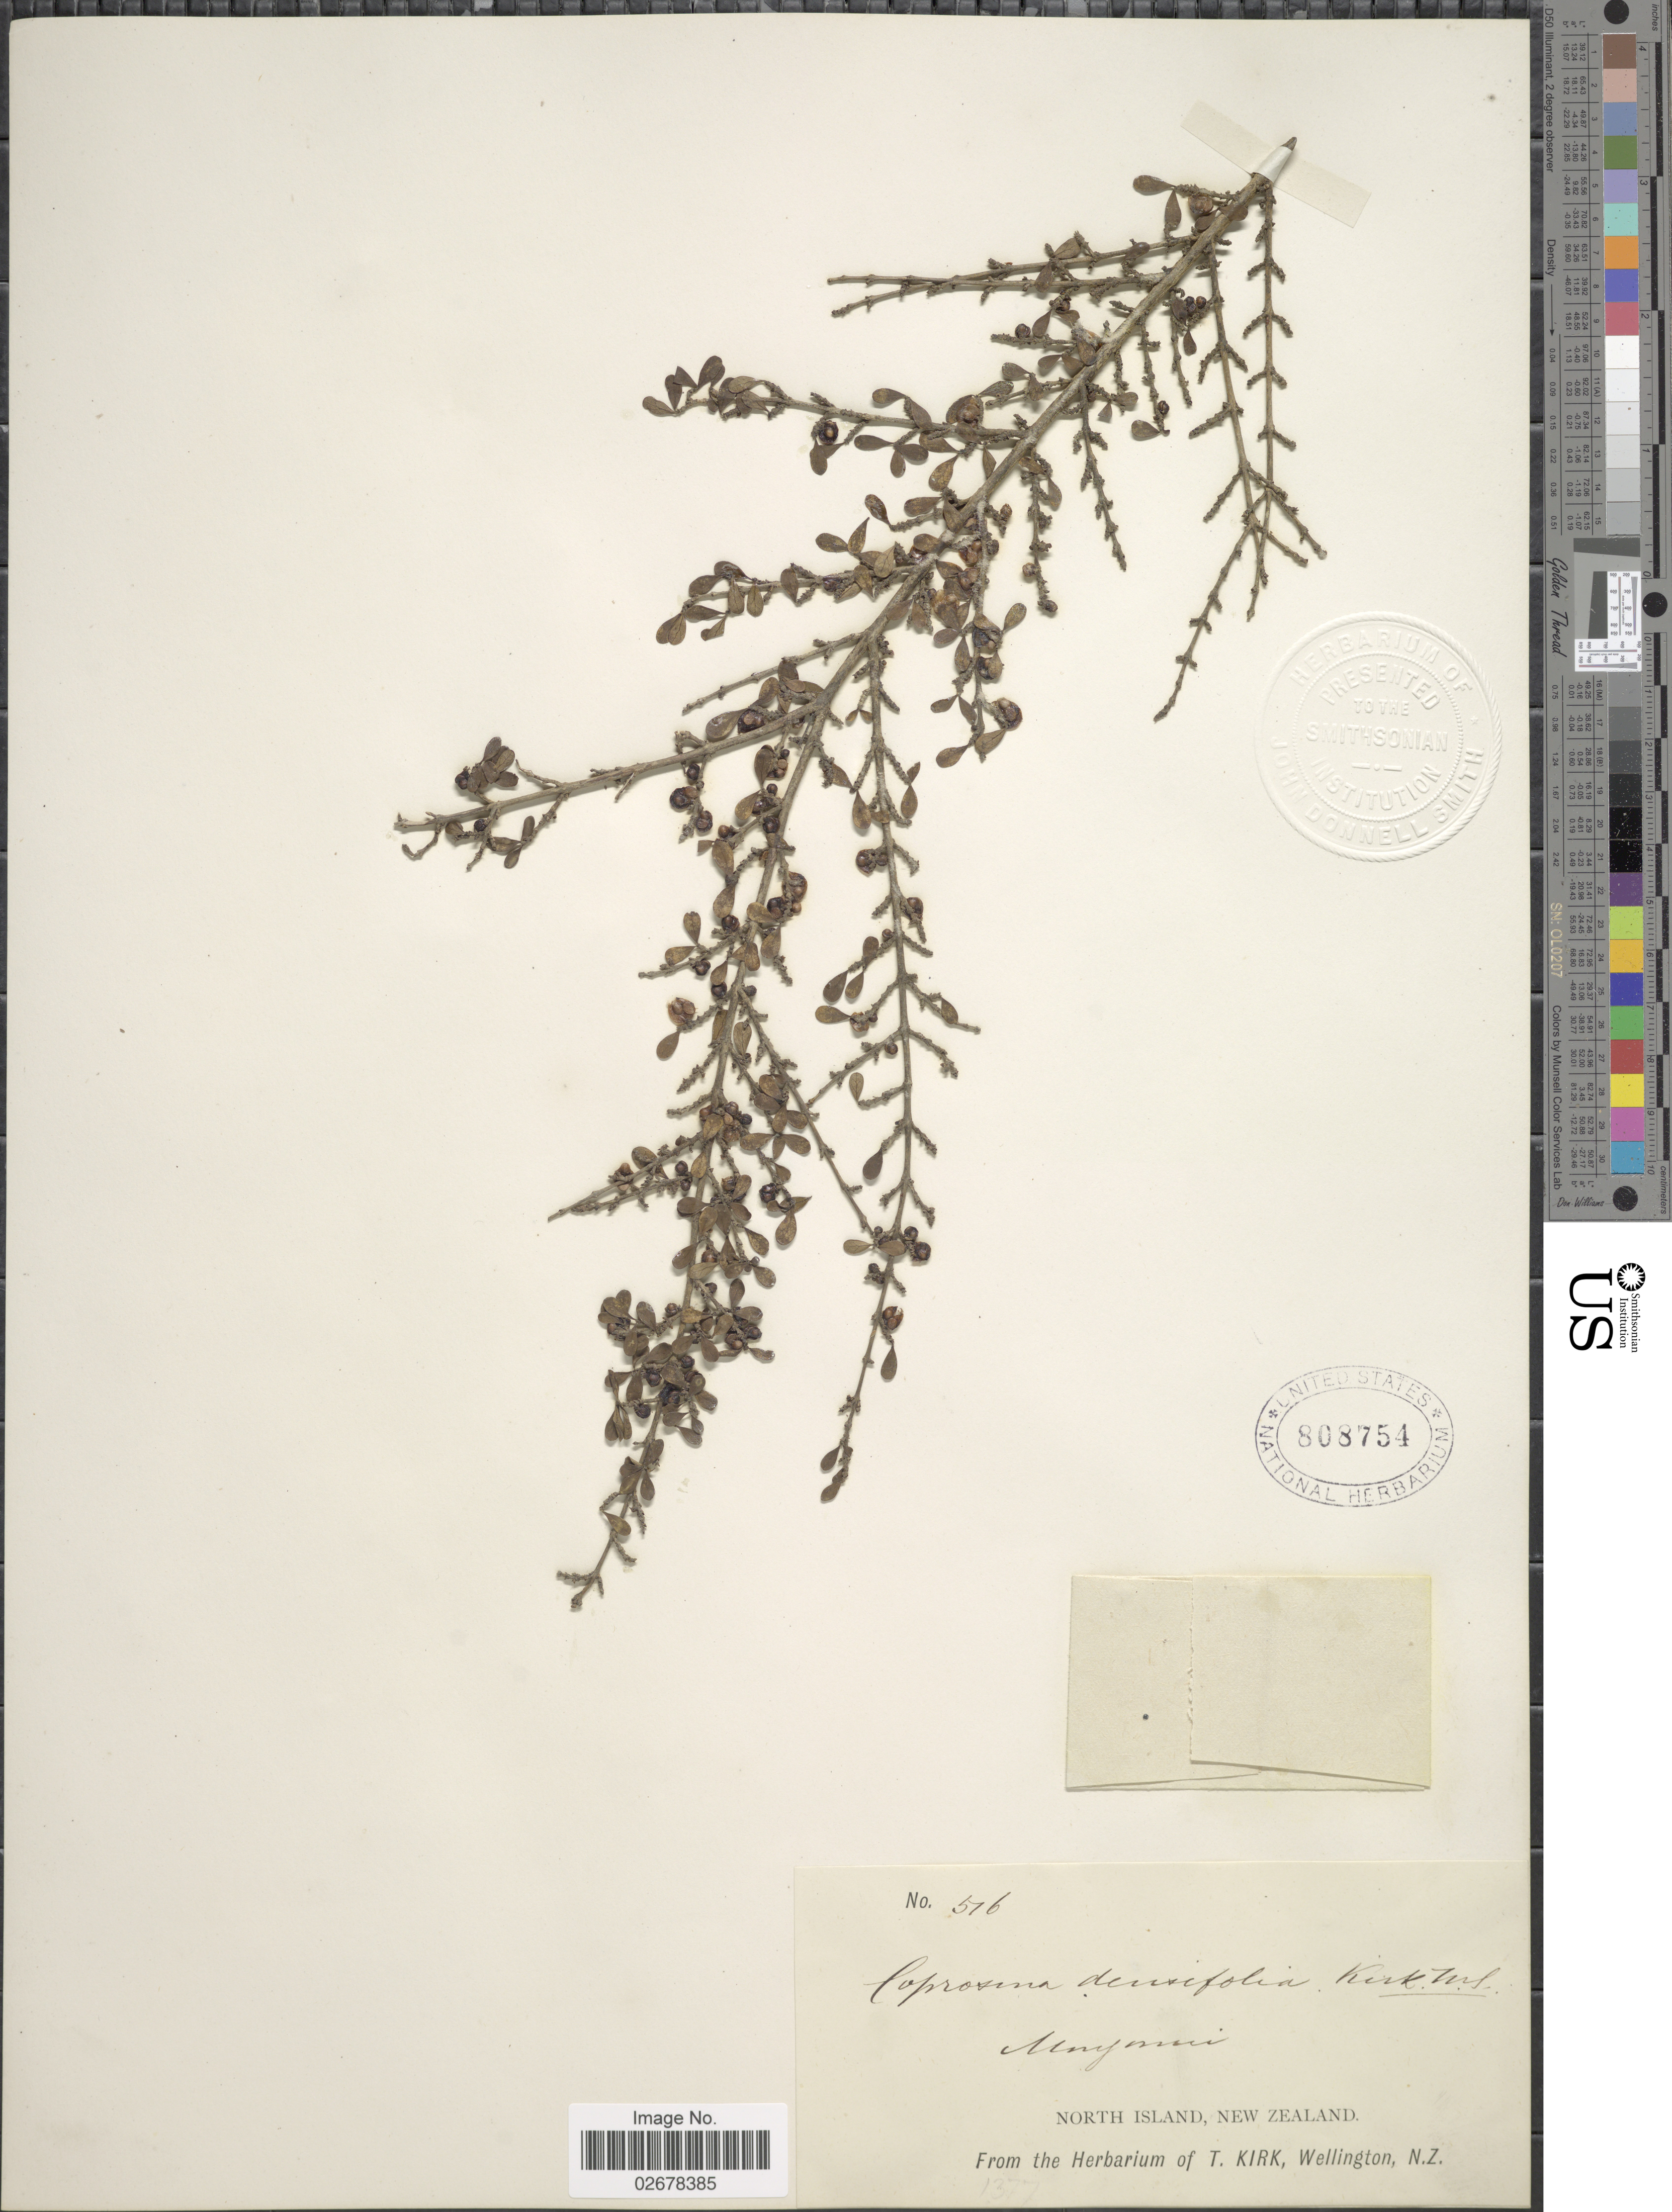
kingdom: Plantae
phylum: Tracheophyta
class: Magnoliopsida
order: Gentianales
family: Rubiaceae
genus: Coprosma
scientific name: Coprosma densifolia Kirk sp. nov. ined.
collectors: ex herb. T. Kirk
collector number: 516*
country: New Zealand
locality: Maunganui, North Island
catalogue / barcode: US 808754